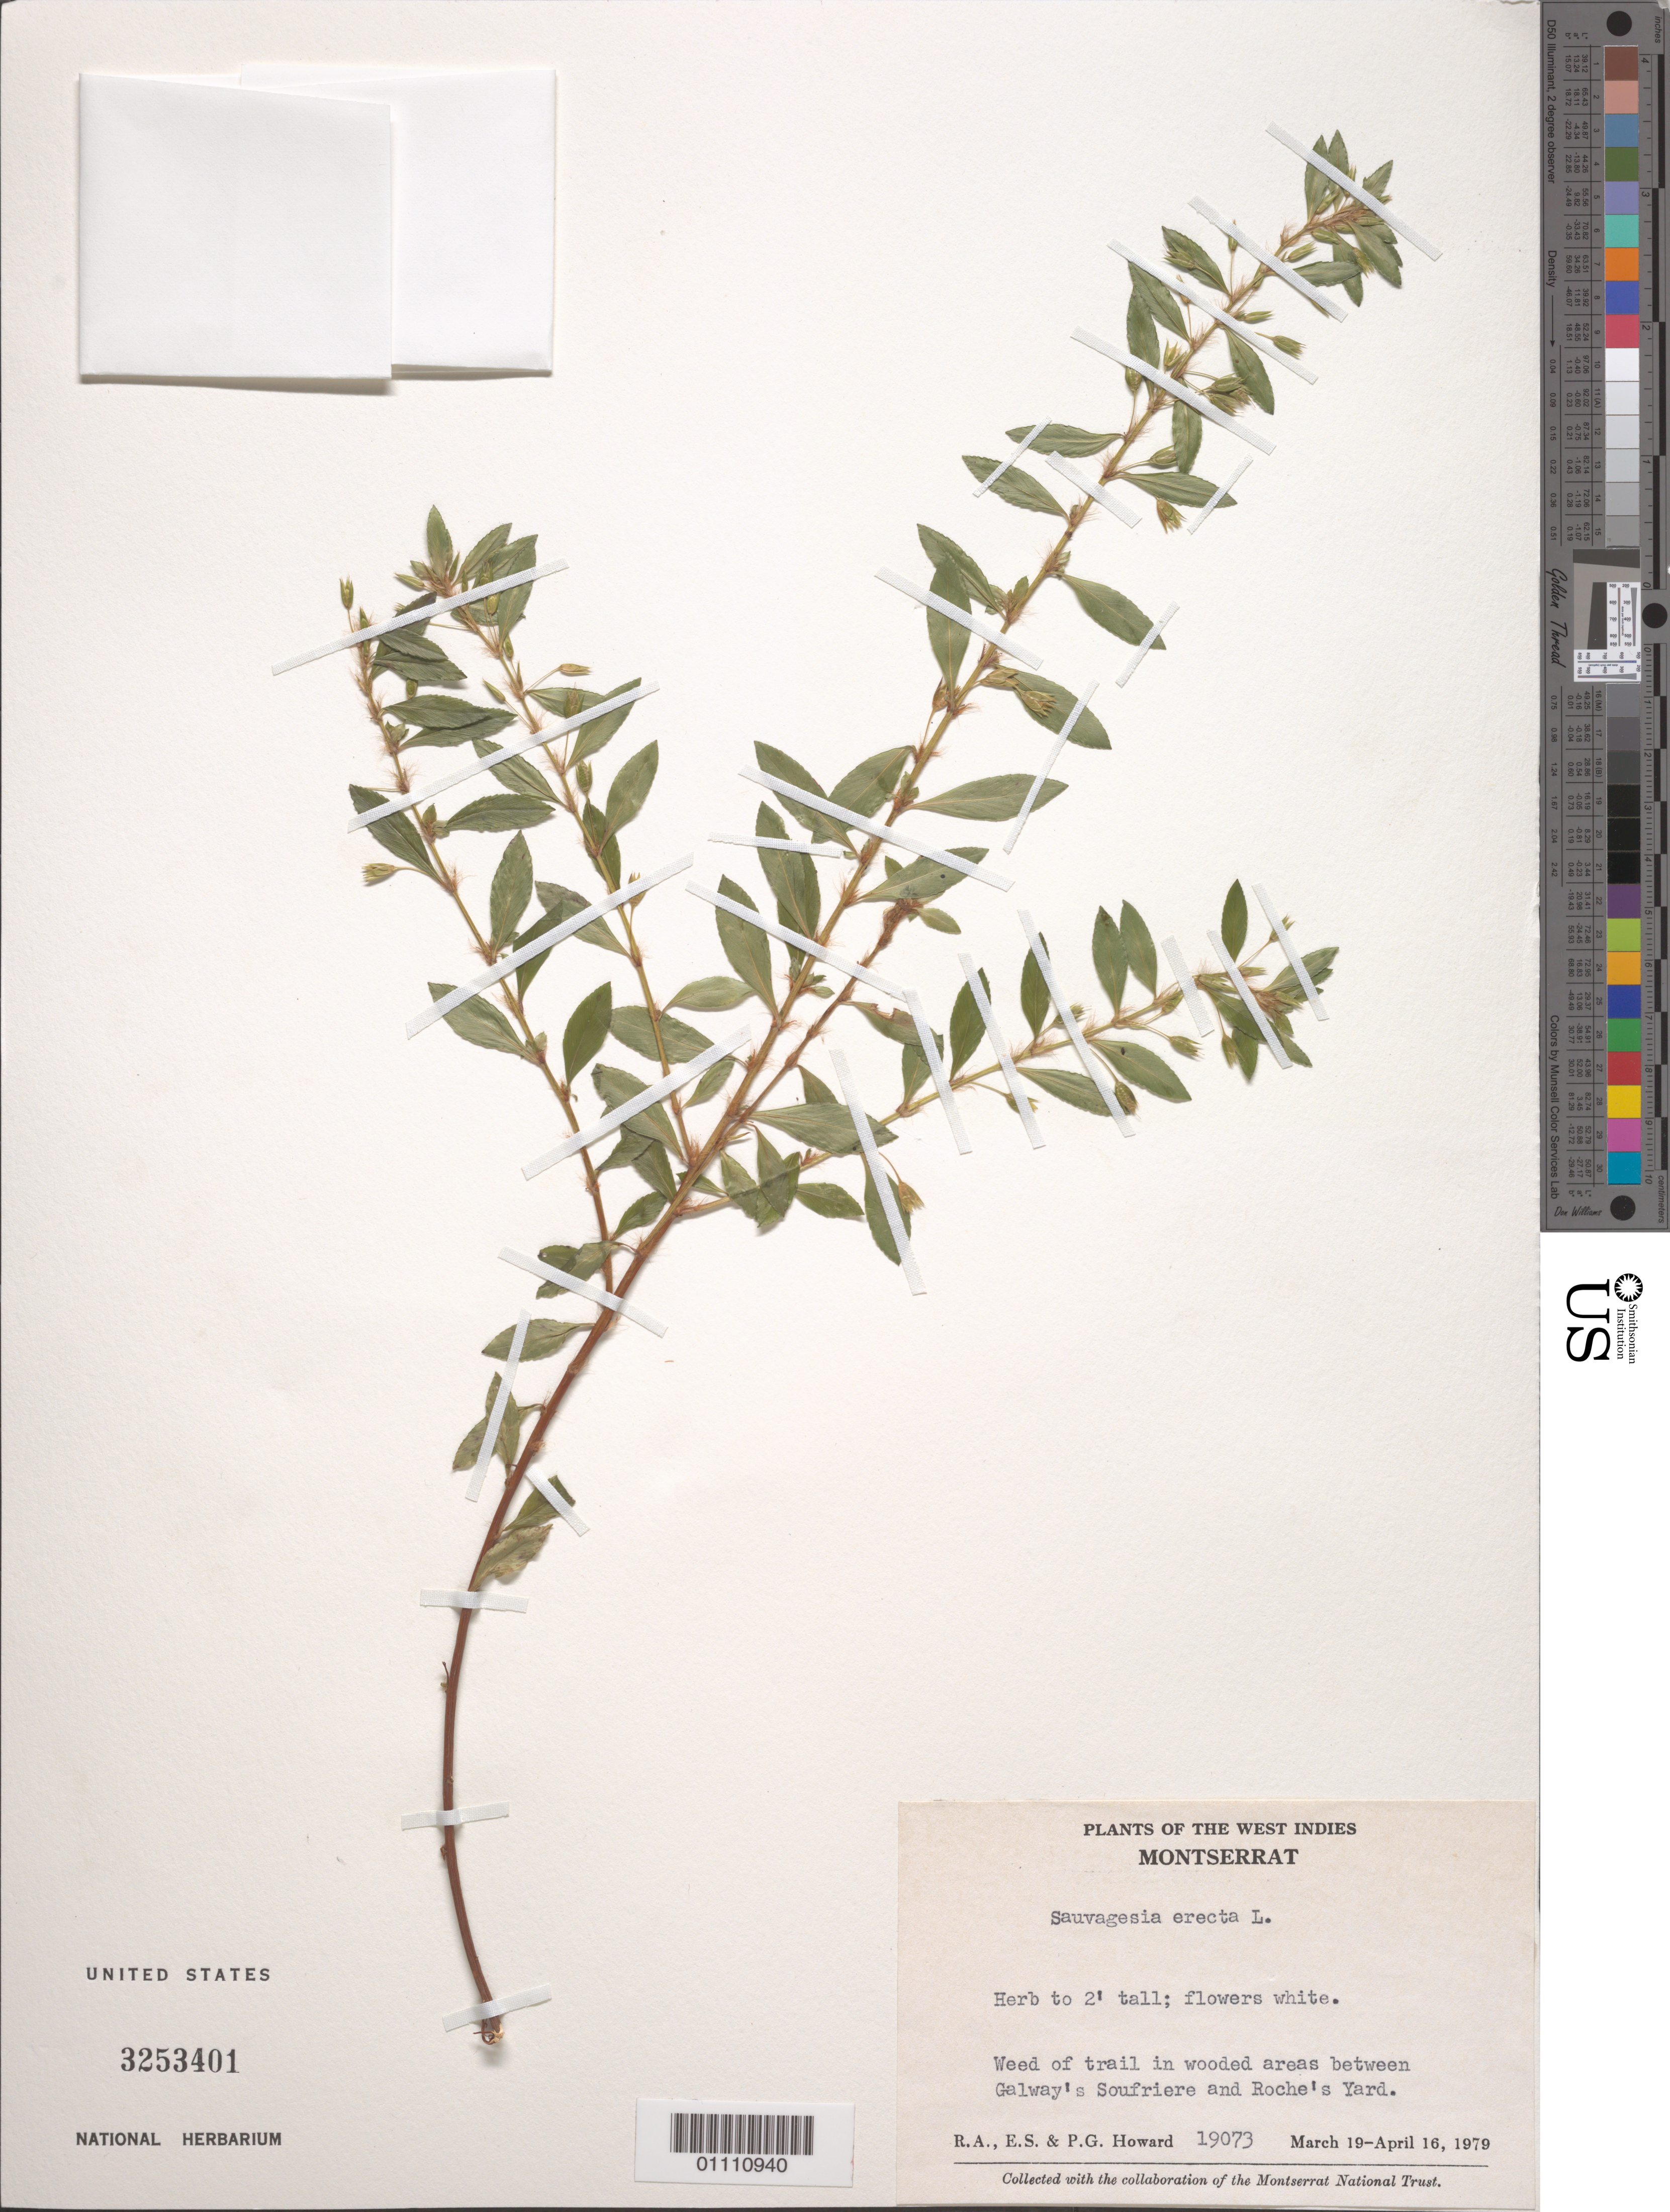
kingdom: Plantae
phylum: Tracheophyta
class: Magnoliopsida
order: Malpighiales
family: Ochnaceae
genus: Sauvagesia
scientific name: Sauvagesia erecta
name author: L.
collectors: E. S. Howard, P. Howard & R. A. Howard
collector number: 19073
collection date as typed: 19 Mar 1979 to 16 Apr 1979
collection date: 1979-03-19/1979-04-16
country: Montserrat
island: Montserrat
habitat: weed of trail in wooded areas between Gelway's Soufriereand Roche's Yard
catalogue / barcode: US 3253401